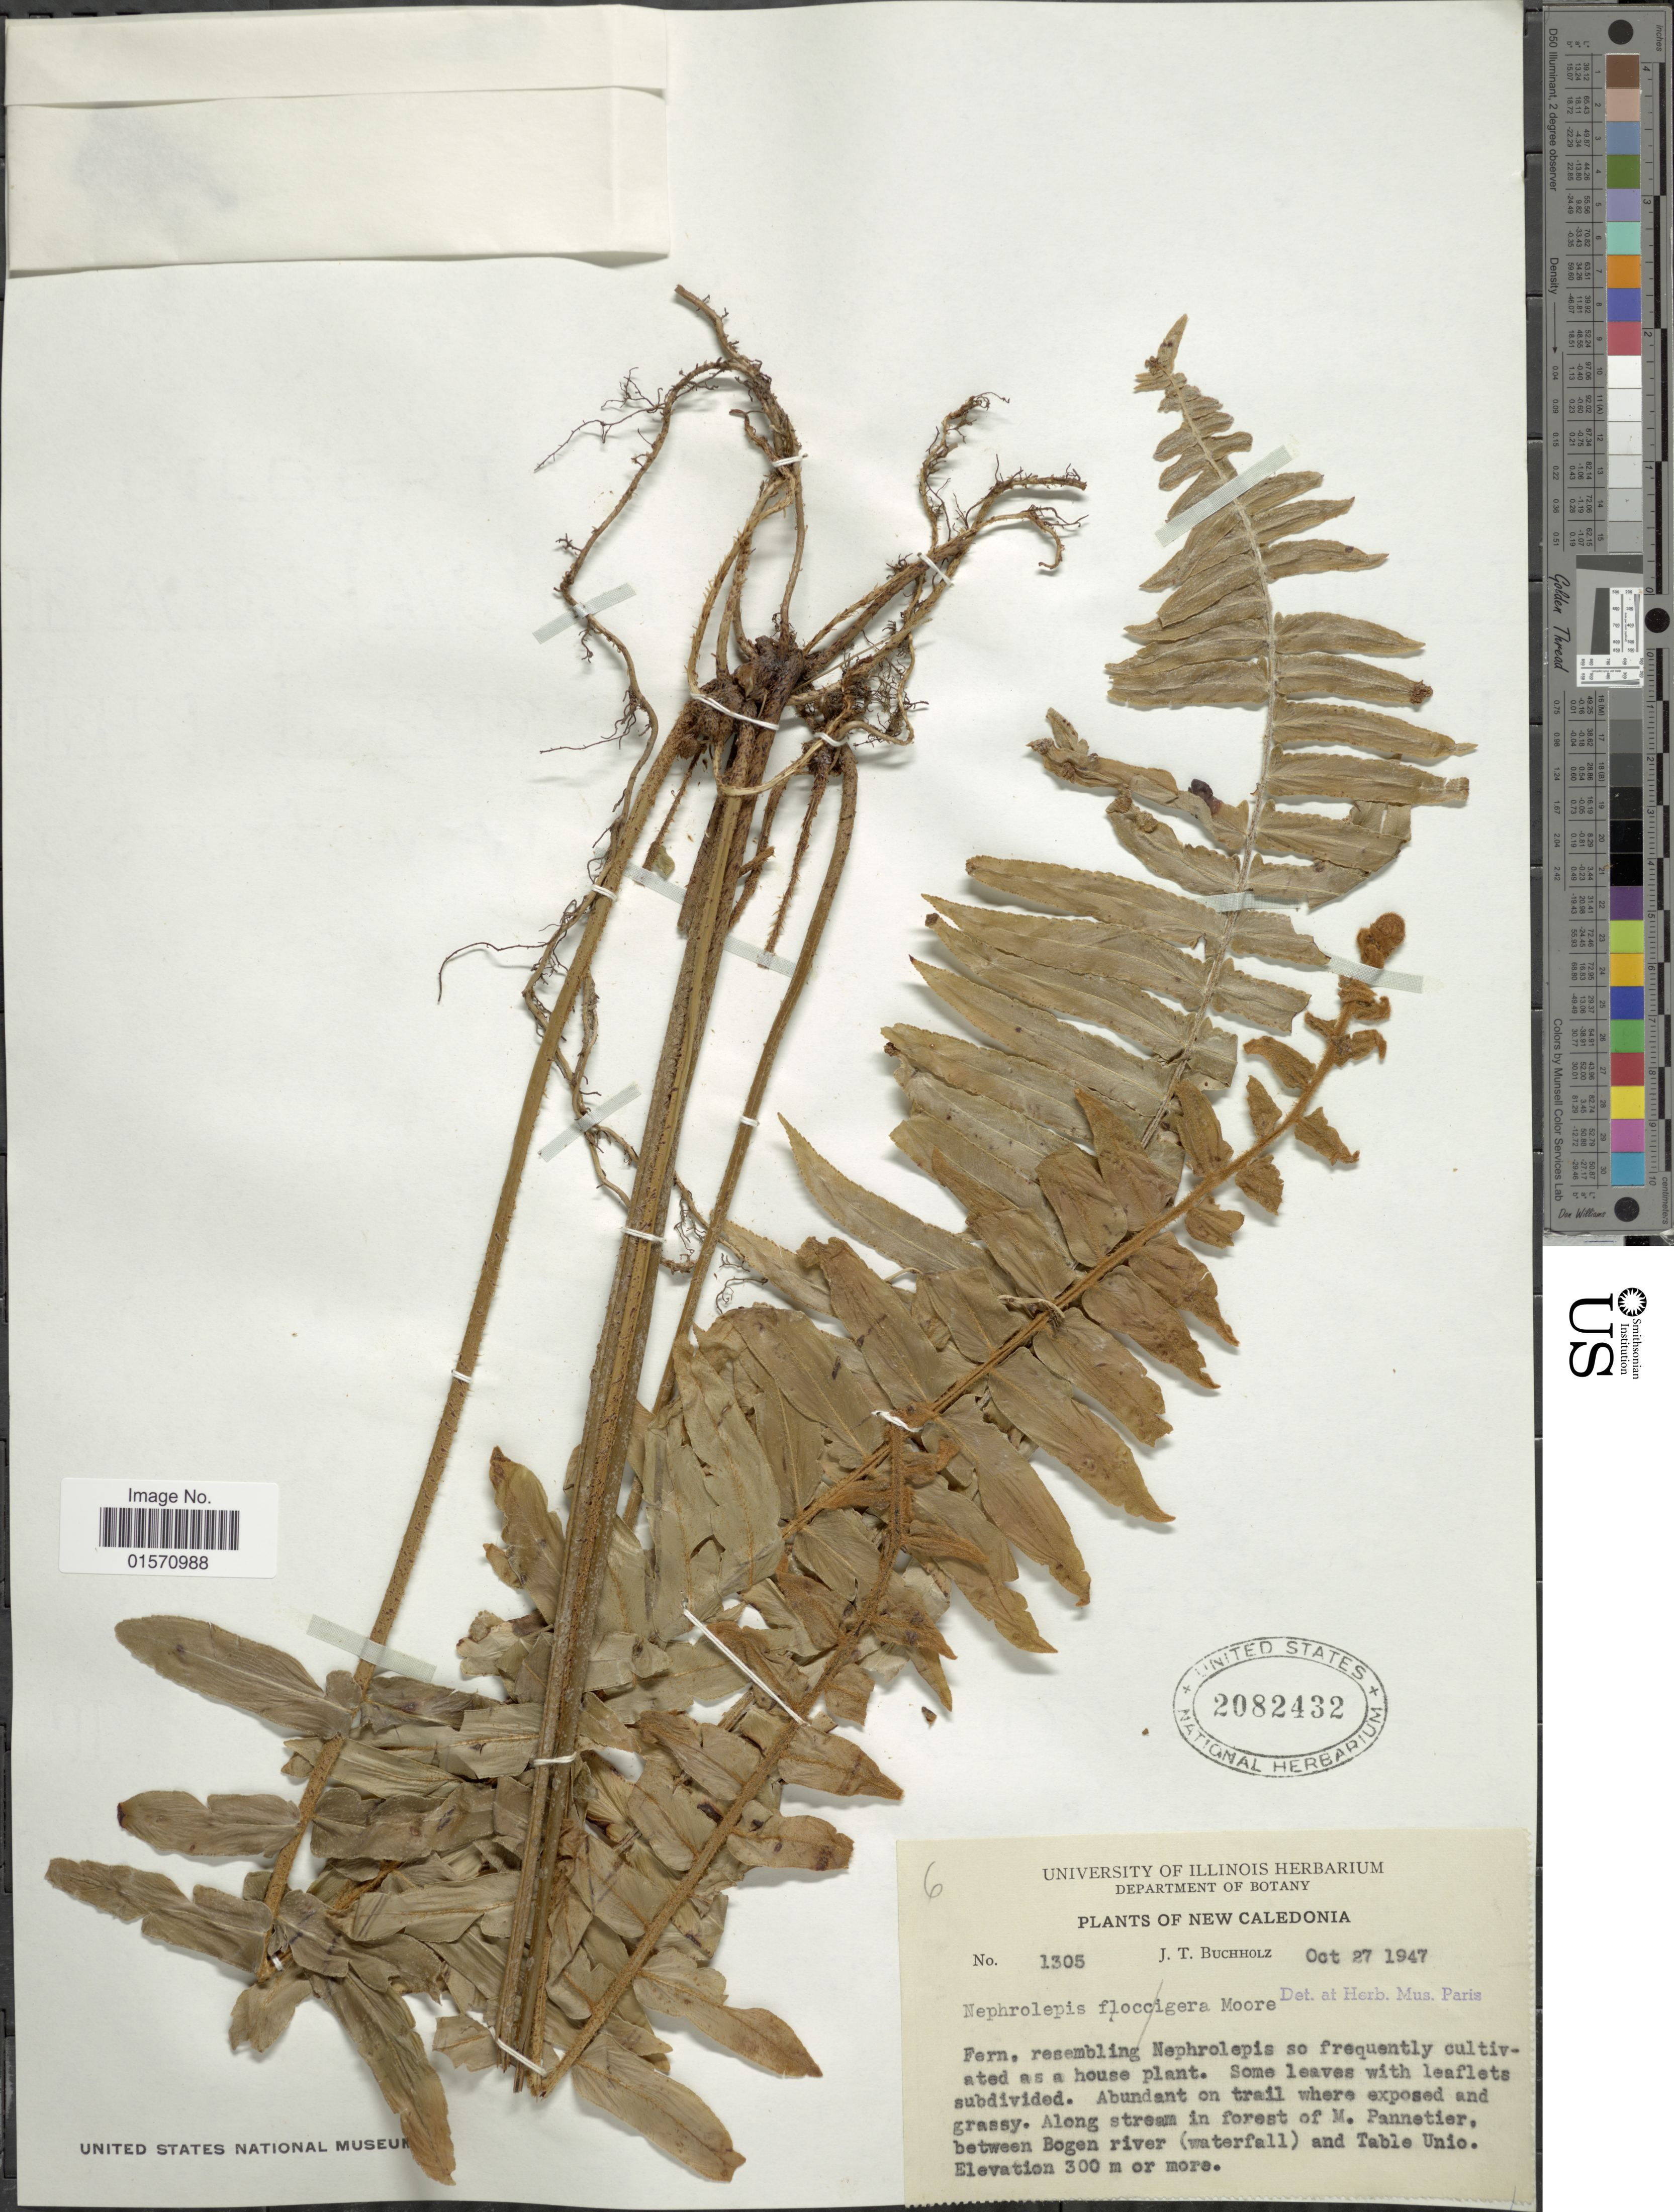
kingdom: Plantae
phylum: Tracheophyta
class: Polypodiopsida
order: Polypodiales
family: Nephrolepidaceae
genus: Nephrolepis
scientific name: Nephrolepis hirsutula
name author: (G. Forst.) C. Presl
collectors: J. T. Buchholz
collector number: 1305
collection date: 1947-10-27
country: New Caledonia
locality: Along stream in forest of M. Pannetier, between Bogen river (waterfall) and Table Unio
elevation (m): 300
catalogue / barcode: US 2082432